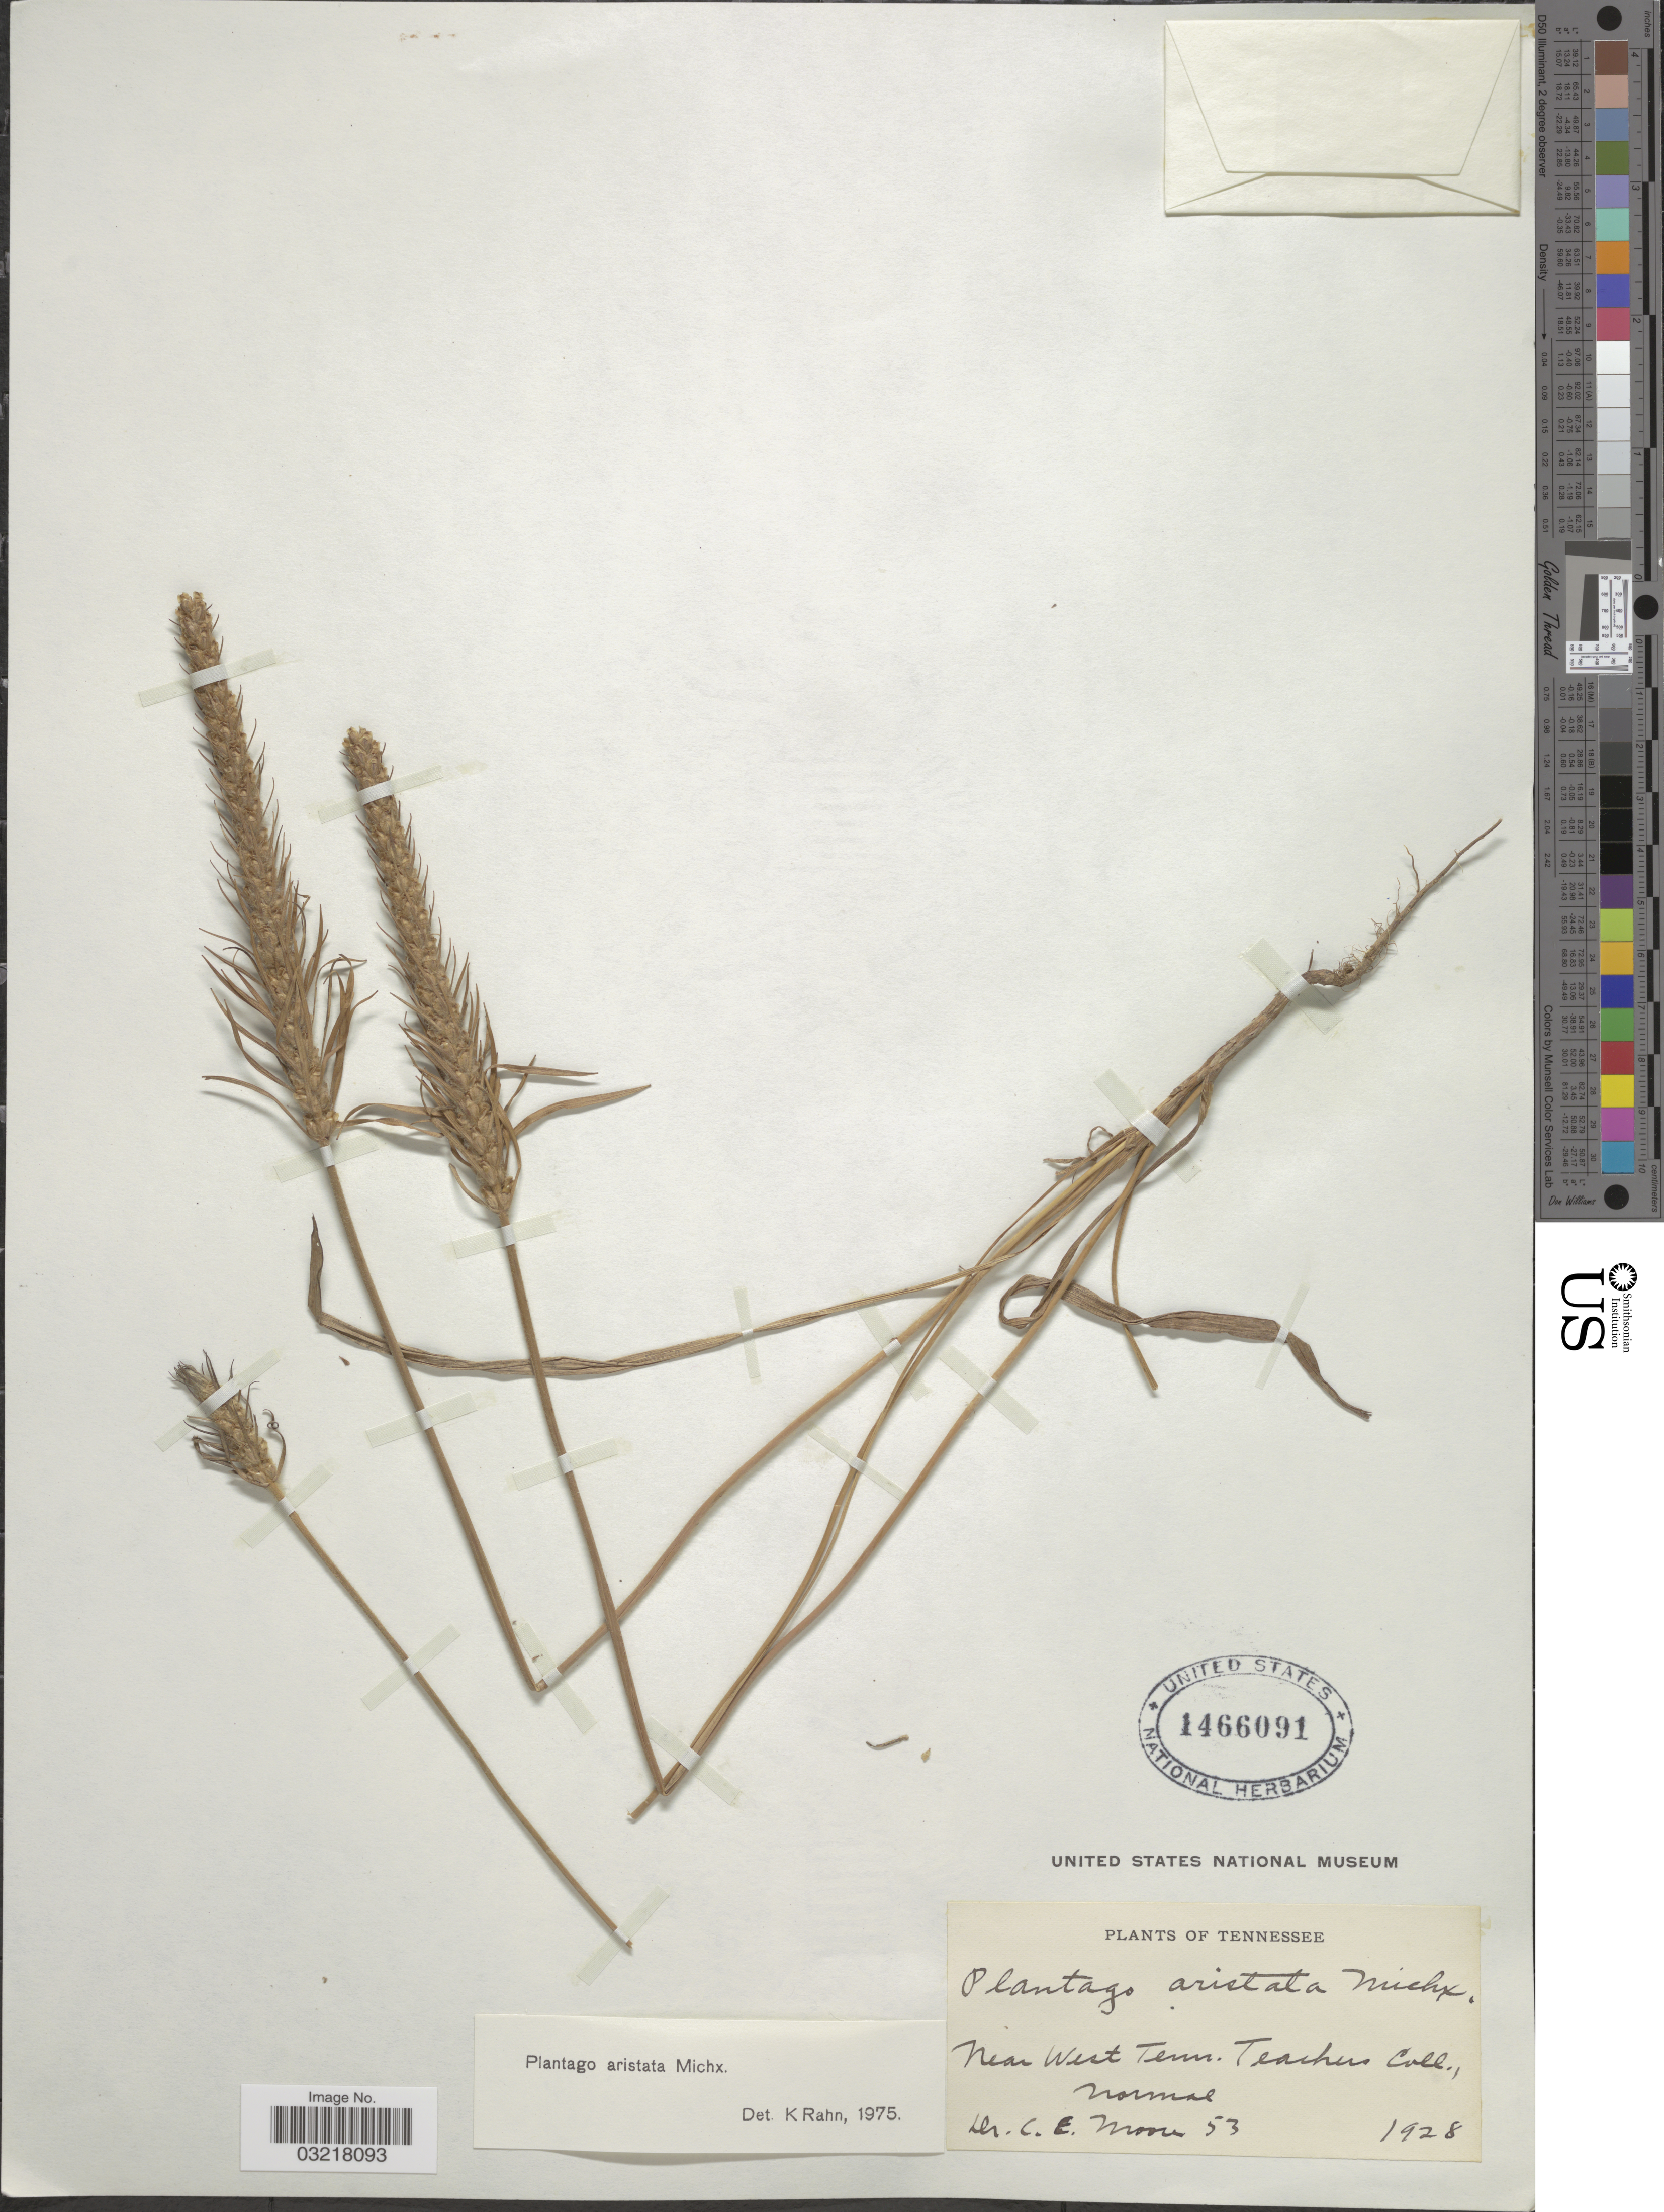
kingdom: Plantae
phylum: Tracheophyta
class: Magnoliopsida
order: Lamiales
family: Plantaginaceae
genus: Plantago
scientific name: Plantago aristata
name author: Michx.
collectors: C. Moore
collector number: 53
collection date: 1928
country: United States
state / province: Tennessee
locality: Near West Tenn. Teachers Coll., Normal.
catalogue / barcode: US 1466091